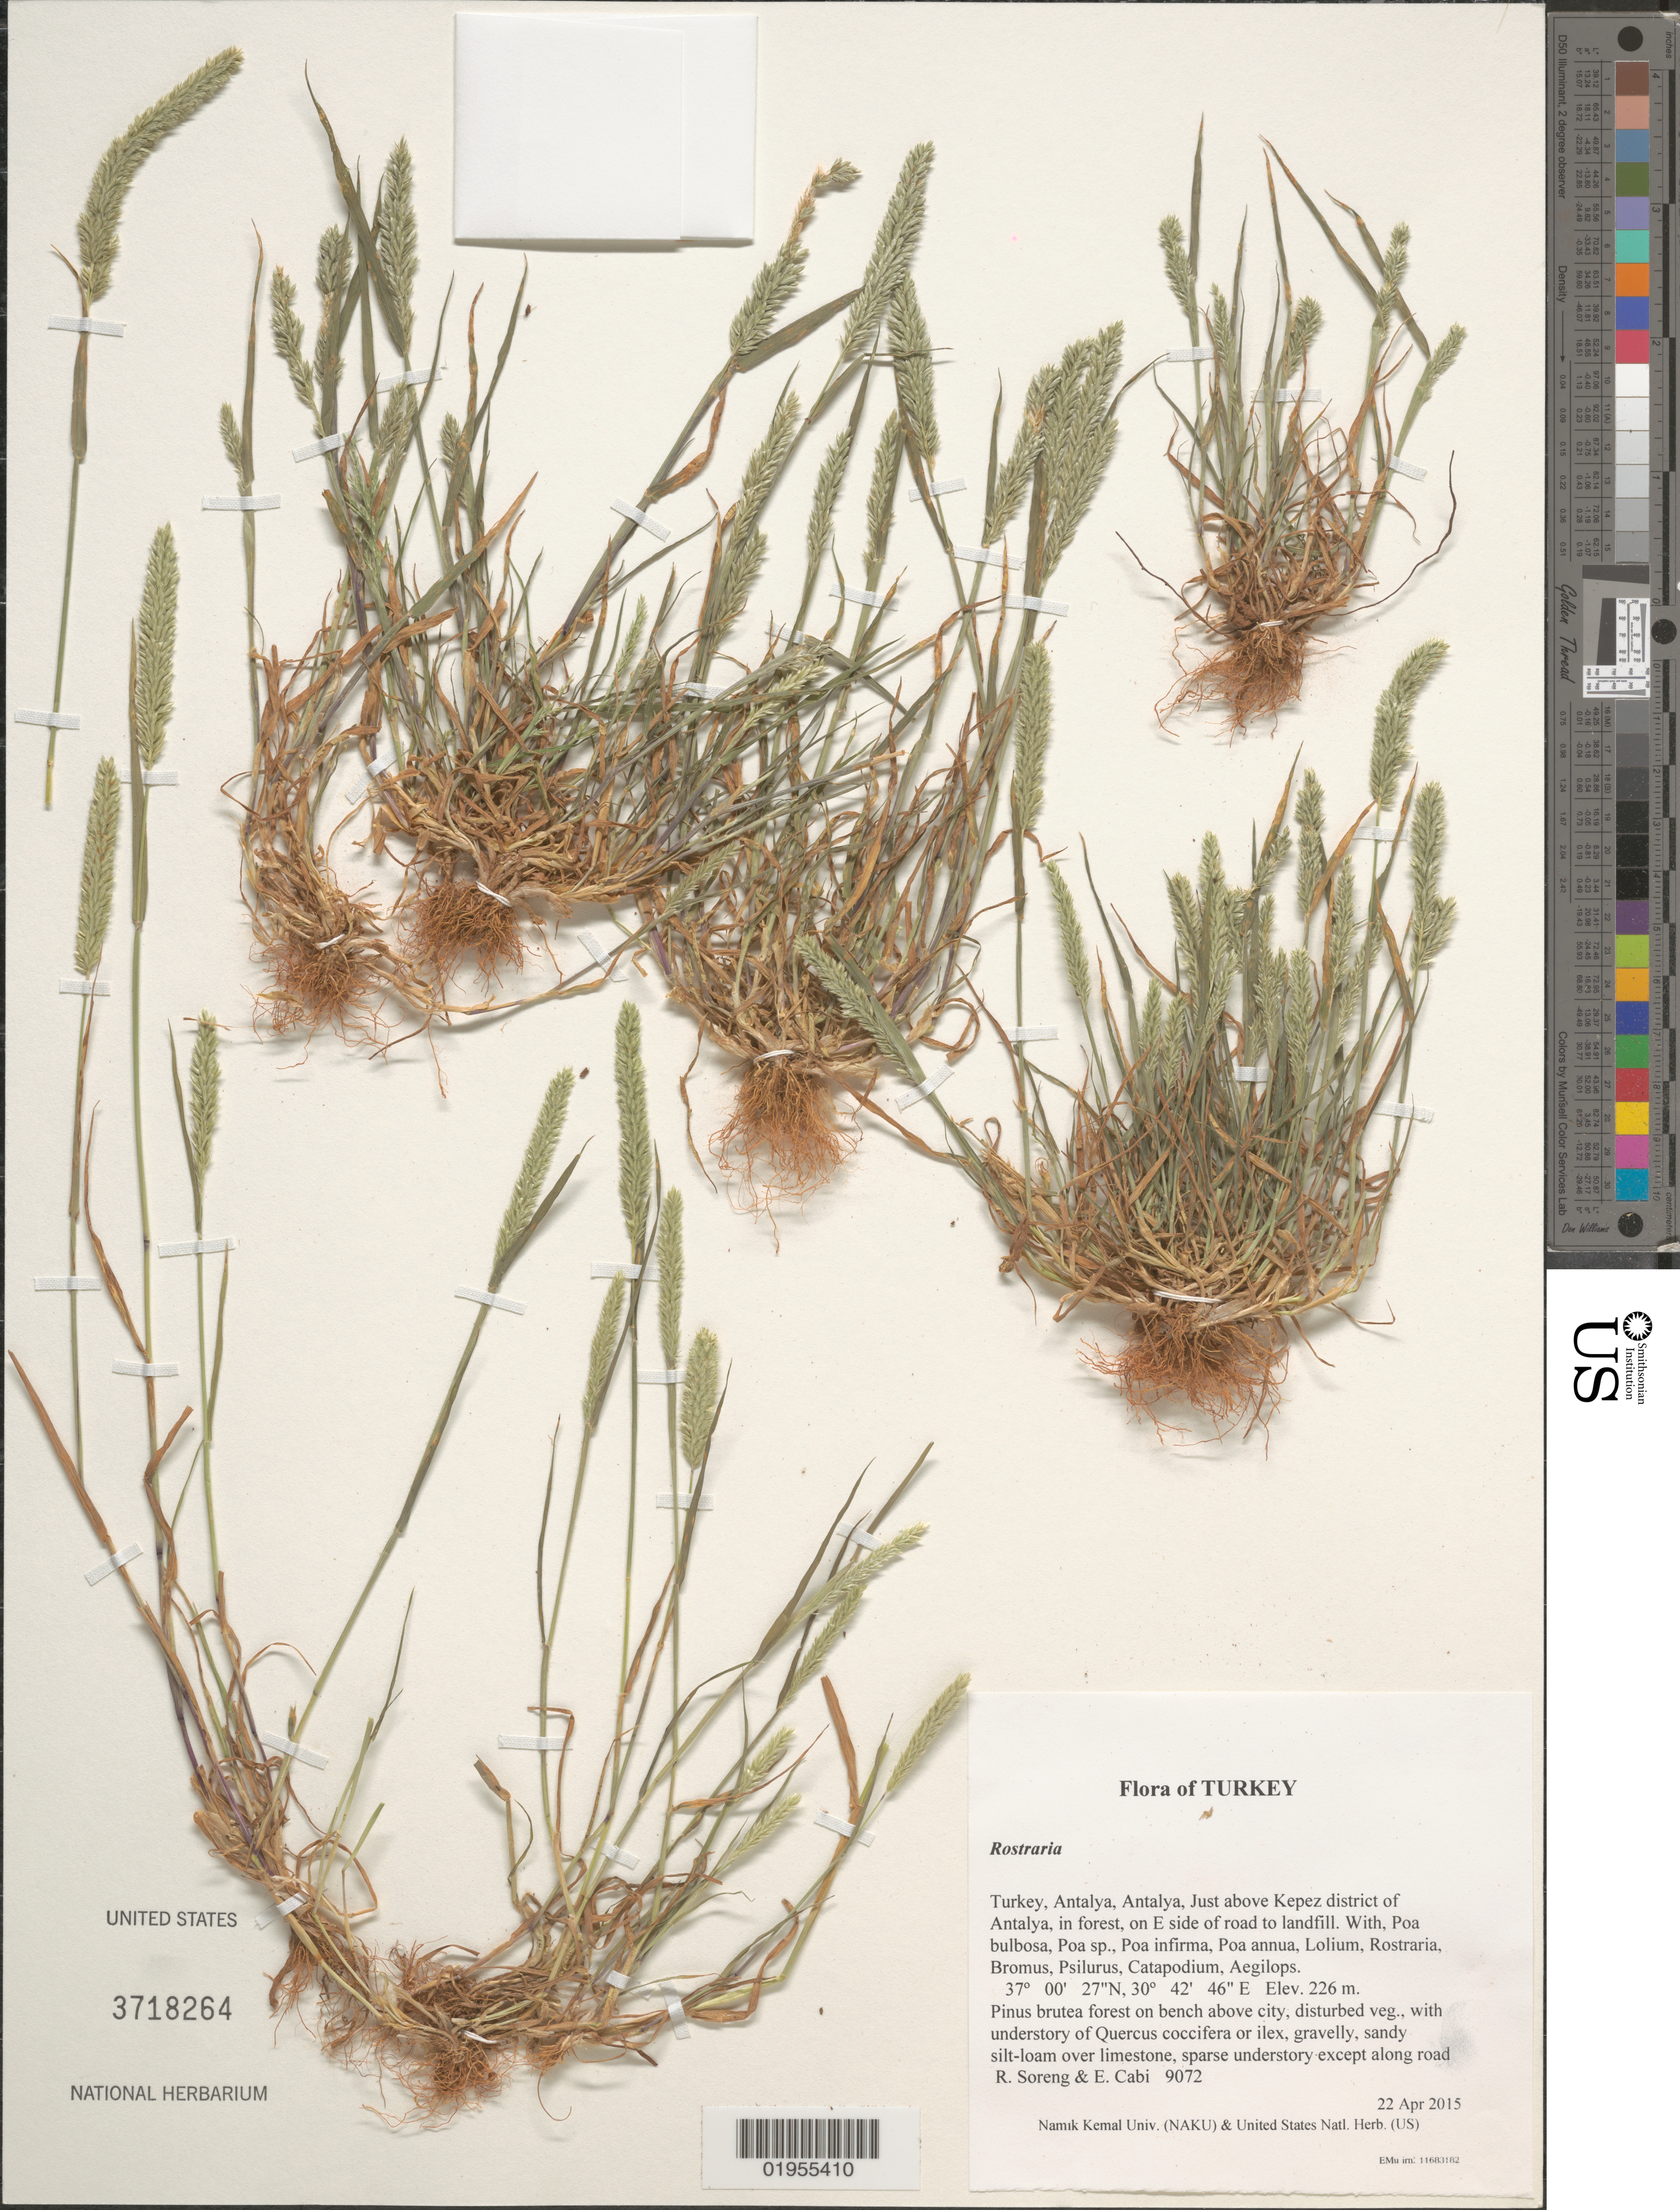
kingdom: Plantae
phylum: Tracheophyta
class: Liliopsida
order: Poales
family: Poaceae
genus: Rostraria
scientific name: Rostraria sp.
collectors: R. J. Soreng & E. Cabi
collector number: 9072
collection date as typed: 2015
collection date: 2015-04-22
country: Turkey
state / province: Antalya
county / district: Antalya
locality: Just above Kepez district of Antalya, in forest, on E side of road to landfill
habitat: Pinus brutea forest on bench above city, disturbed veg., with understory of Quercus coccifera or ilex, gravelly, sandy silt-loam over limestone, sparse understory except along road sides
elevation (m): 226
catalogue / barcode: US 3718264